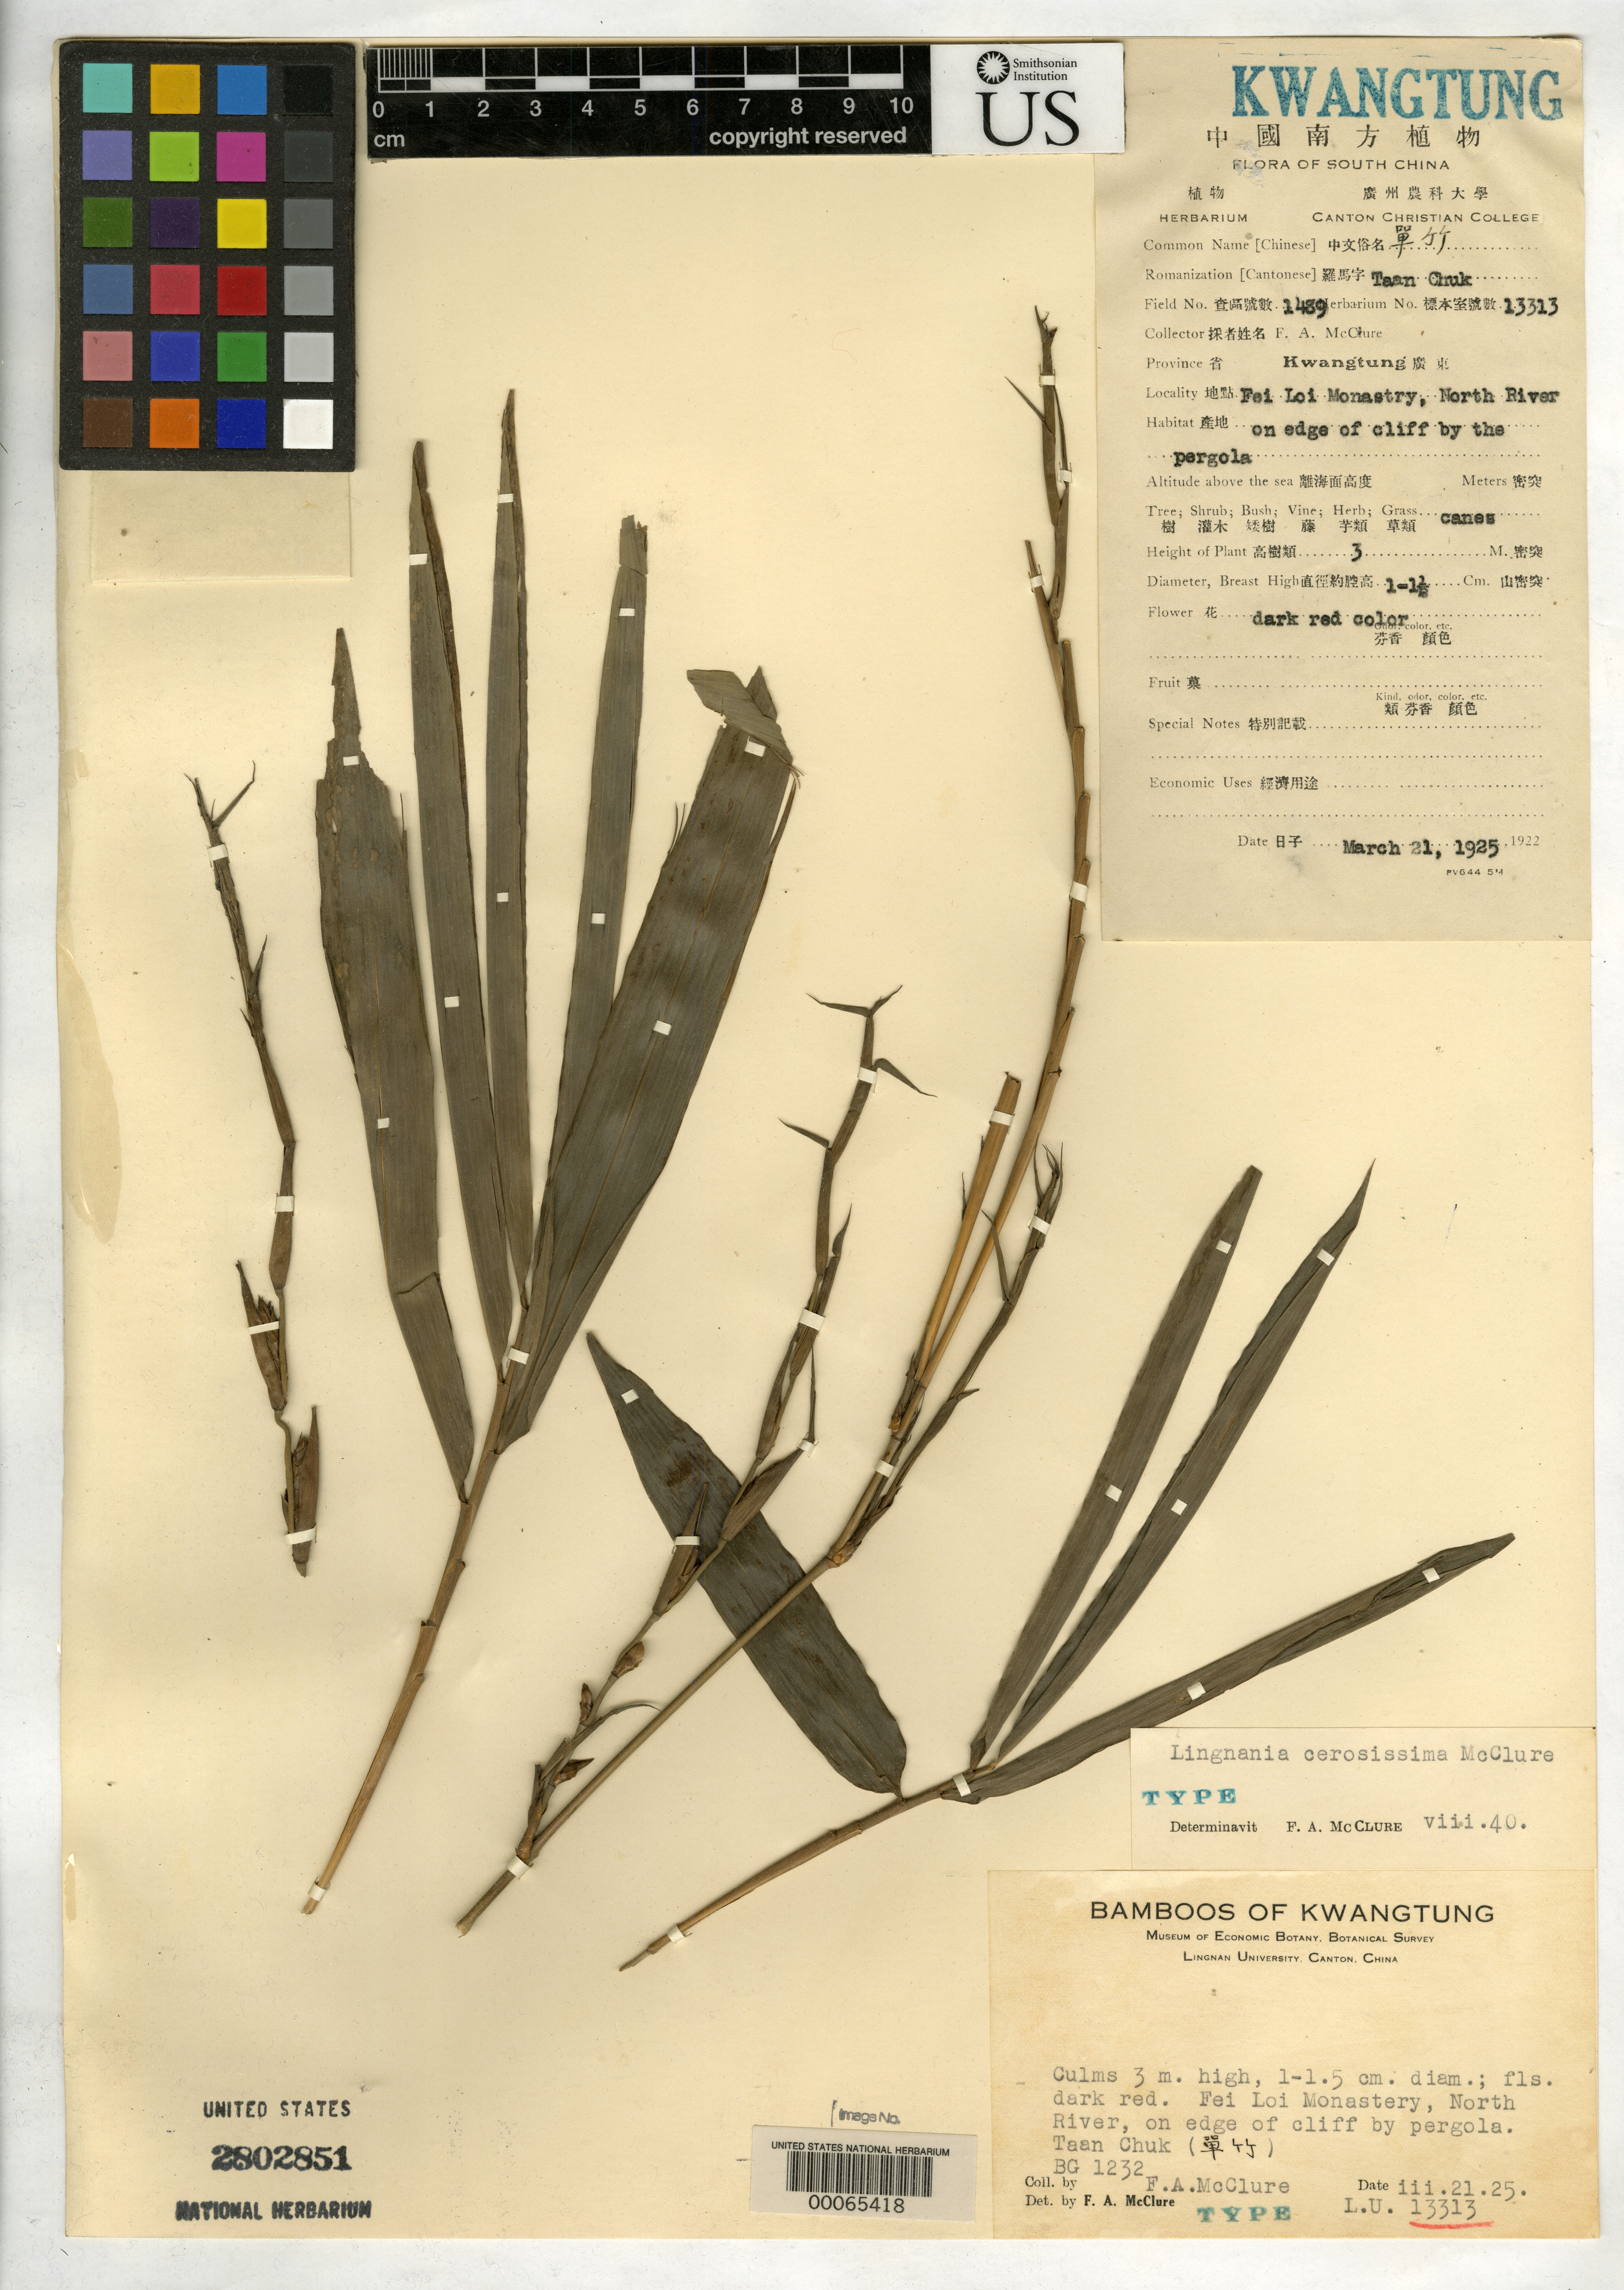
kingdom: Plantae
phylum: Tracheophyta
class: Liliopsida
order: Poales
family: Poaceae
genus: Bambusa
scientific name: Bambusa cerosissima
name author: McClure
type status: Holotype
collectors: F. A. McClure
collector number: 1489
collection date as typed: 21 Mar 1925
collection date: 1925-03-21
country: China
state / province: Guangdong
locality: Near Fei-Loi Monastery, North River.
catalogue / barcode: US 2802851